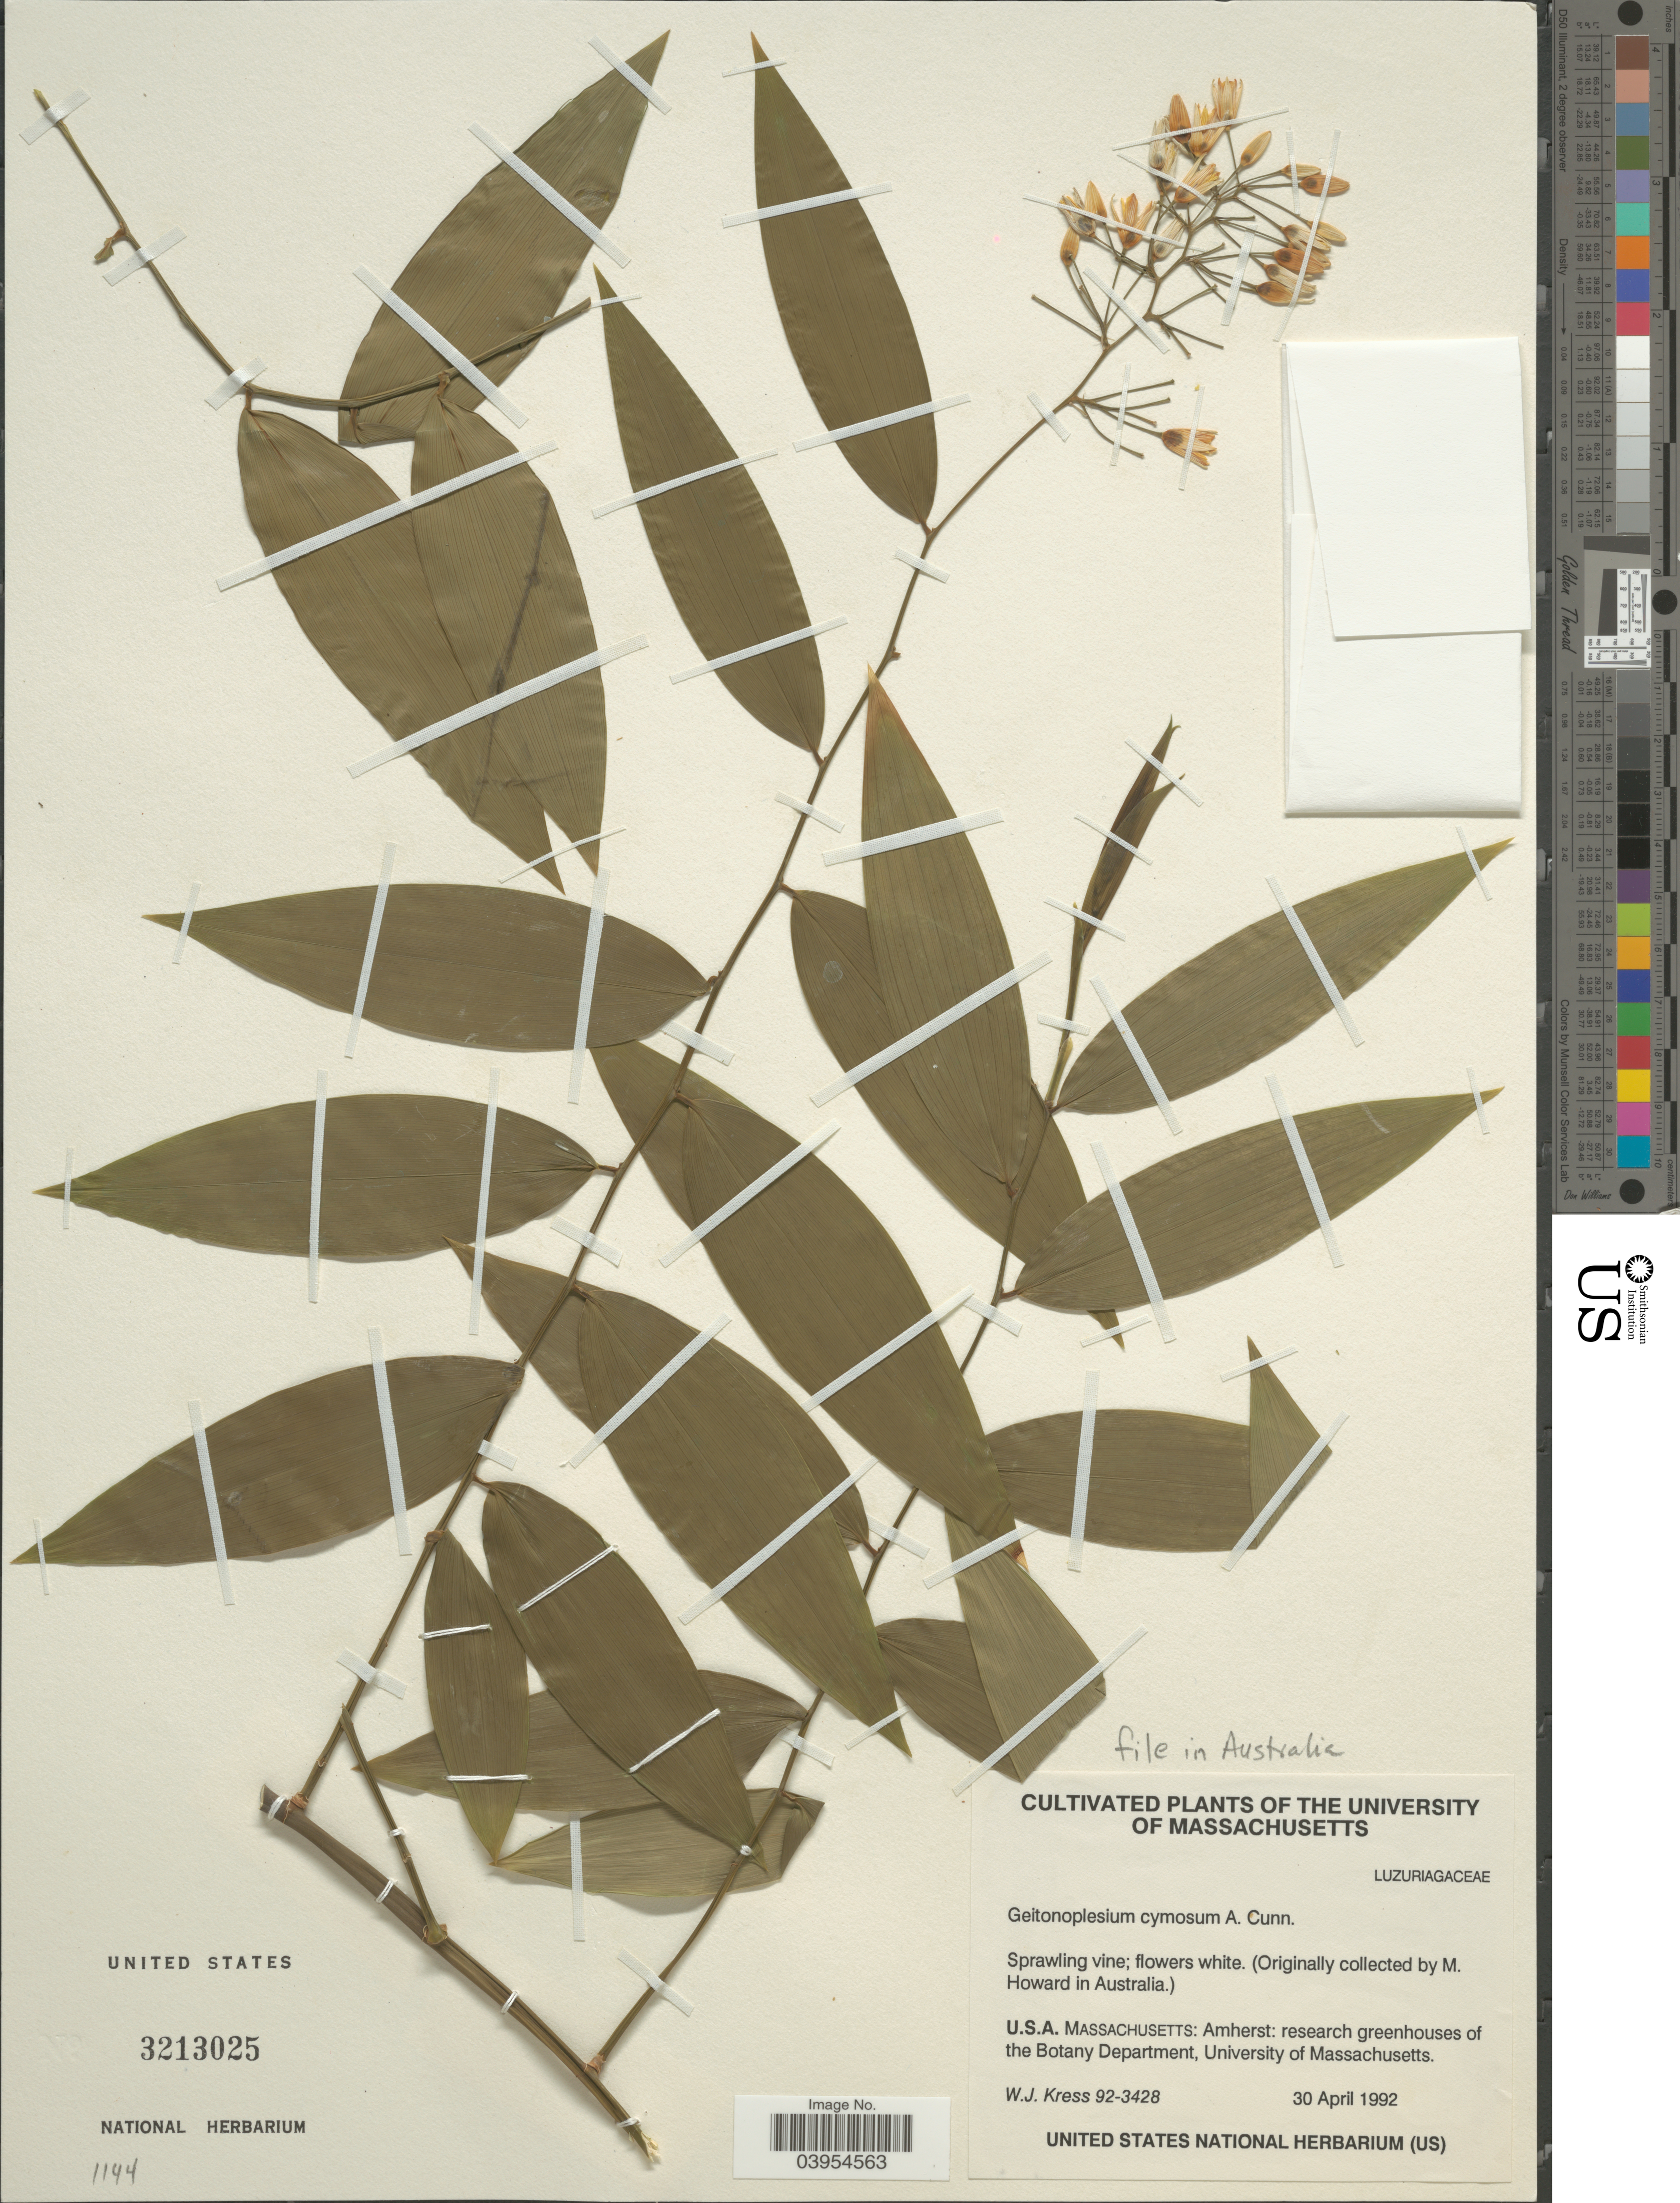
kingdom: Plantae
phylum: Tracheophyta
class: Liliopsida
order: Asparagales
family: Asphodelaceae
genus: Geitonoplesium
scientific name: Geitonoplesium cymosum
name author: (R. Br.) A. Cunn. ex Hook.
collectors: W. J. Kress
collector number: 93-3428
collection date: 1992-04-30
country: United States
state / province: Massachusetts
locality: Amherst: research greenhouses of the Botany Department, University of Massachusetts.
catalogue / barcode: US 3213025